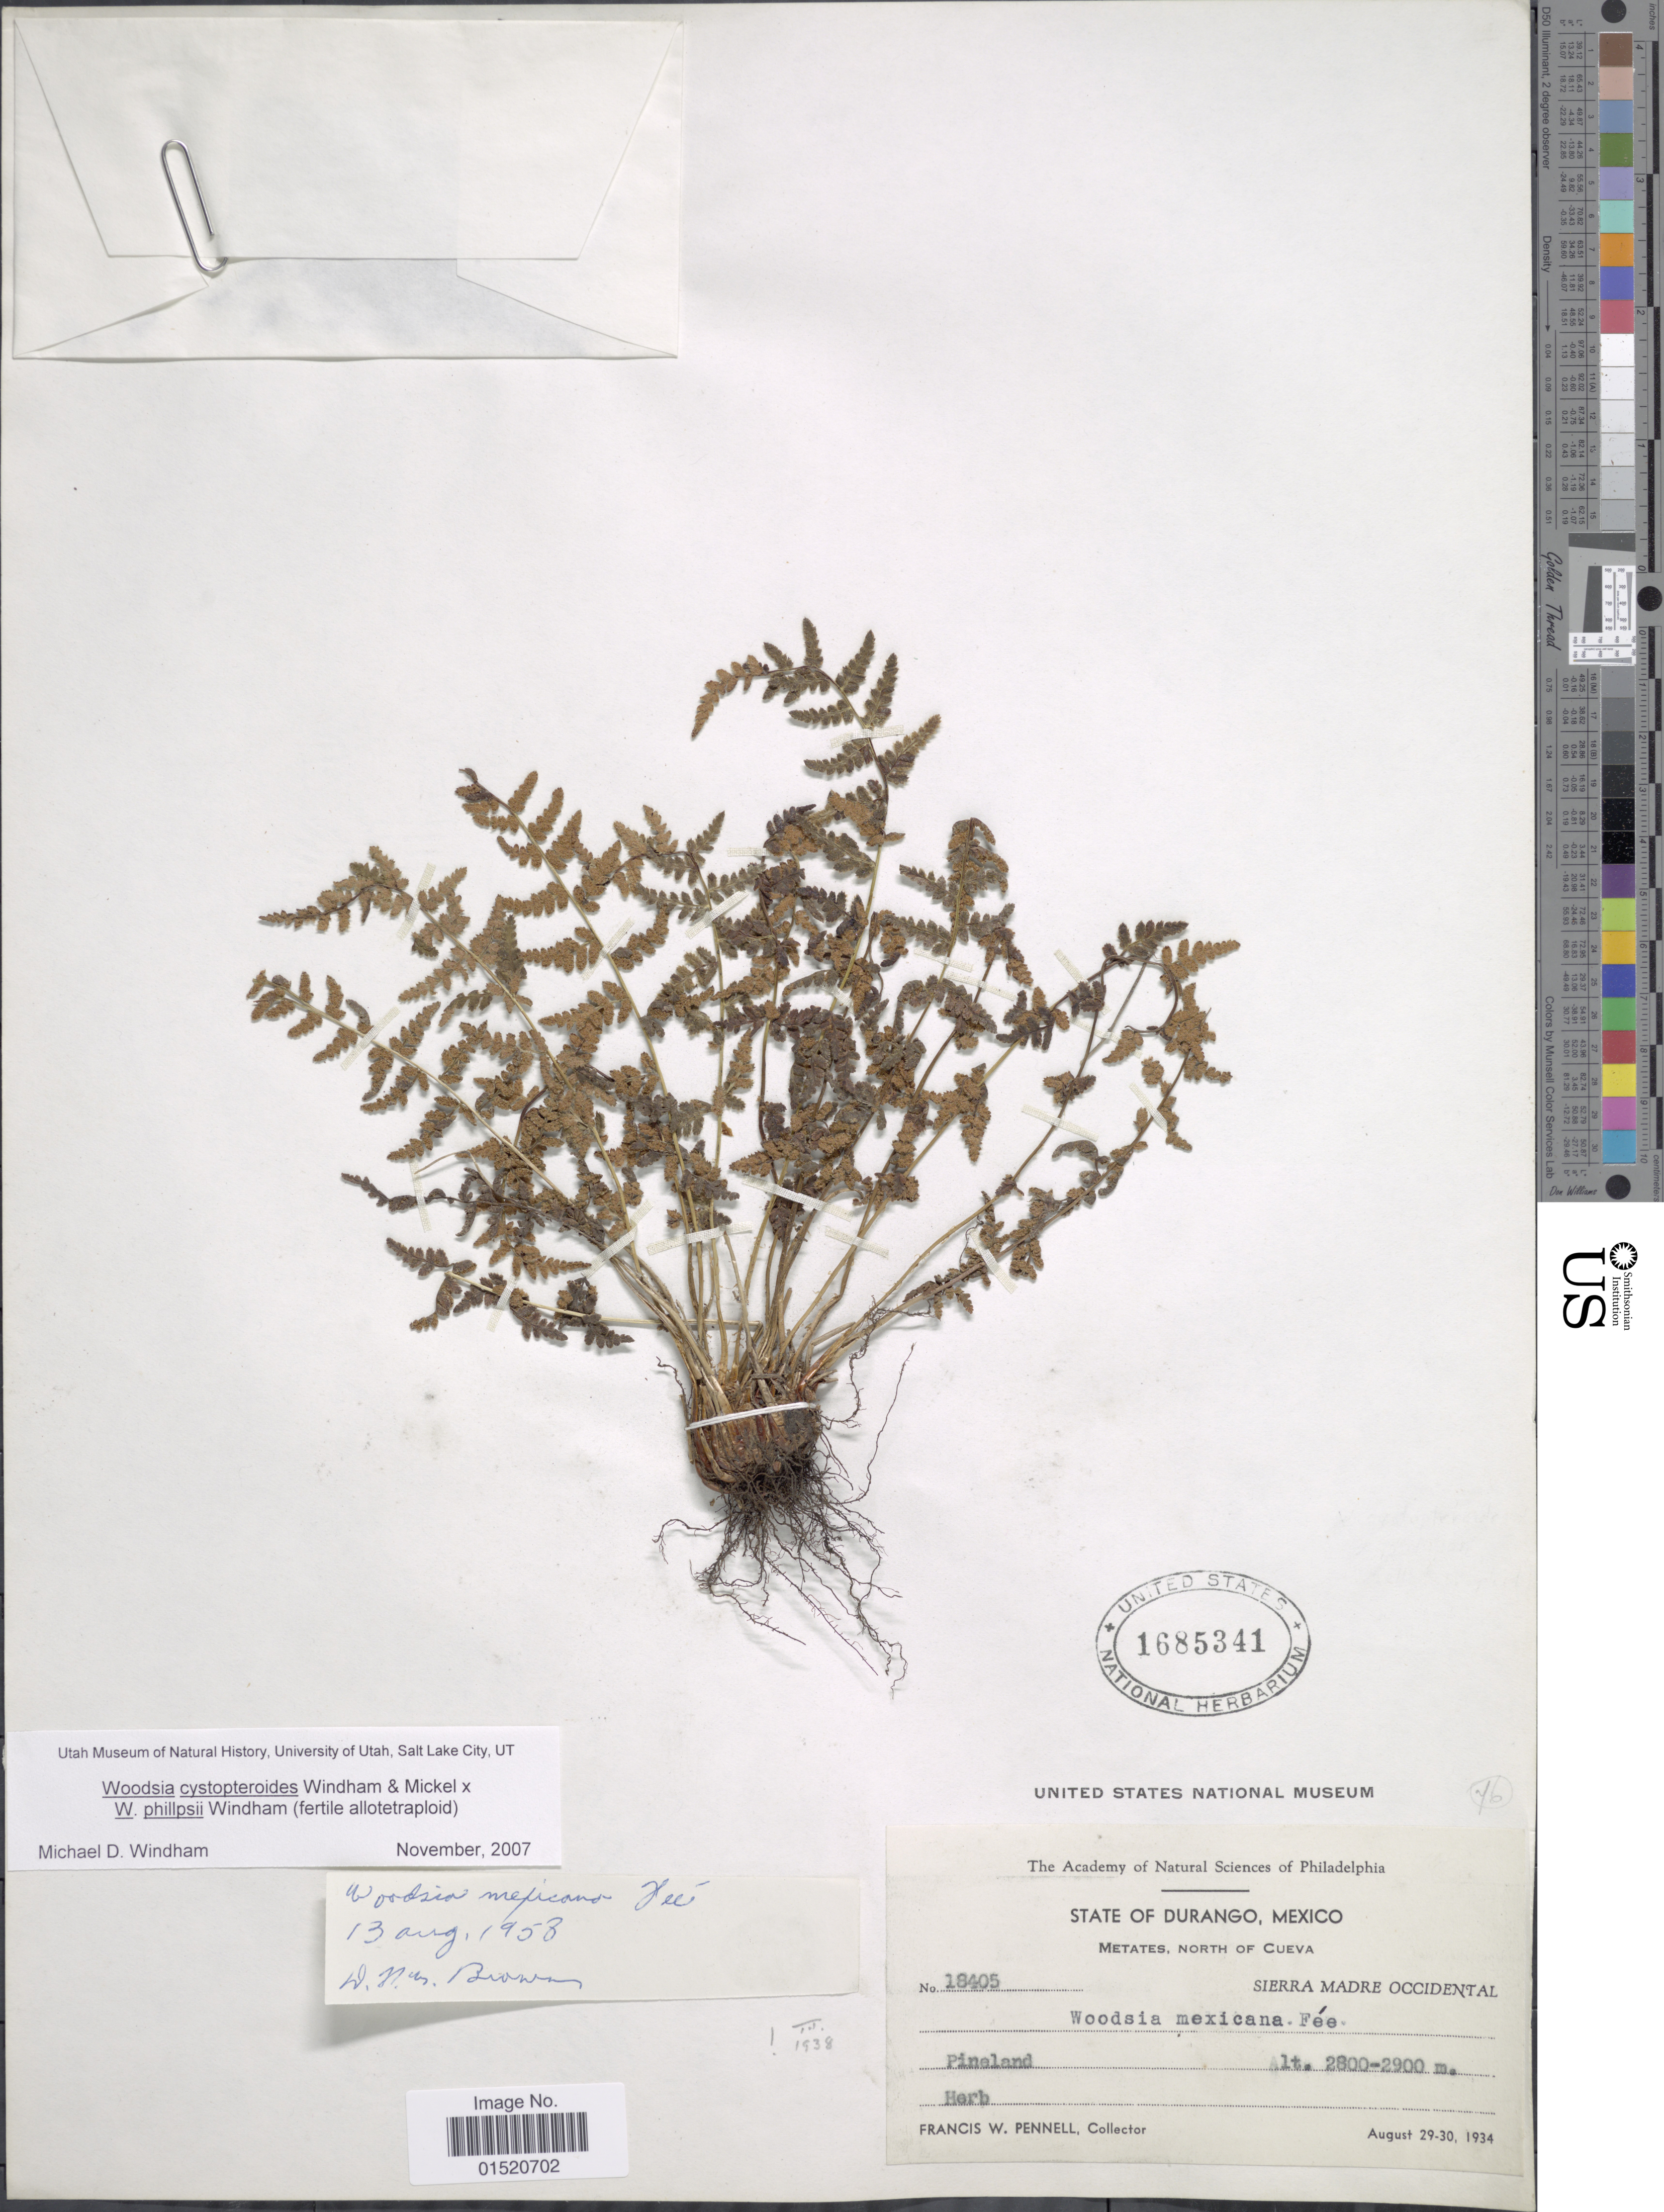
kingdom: Plantae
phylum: Tracheophyta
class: Polypodiopsida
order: Polypodiales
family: Woodsiaceae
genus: Woodsia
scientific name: Woodsia cystopteroides x W. phillipsii (Windham) Windham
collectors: F. W. Pennell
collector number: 18405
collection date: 1934-08-29/1934-08-30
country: Mexico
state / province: Durango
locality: Metates, North of Cueva, Sierra Madre Occidental, Pineland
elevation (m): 2800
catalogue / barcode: US 1685341